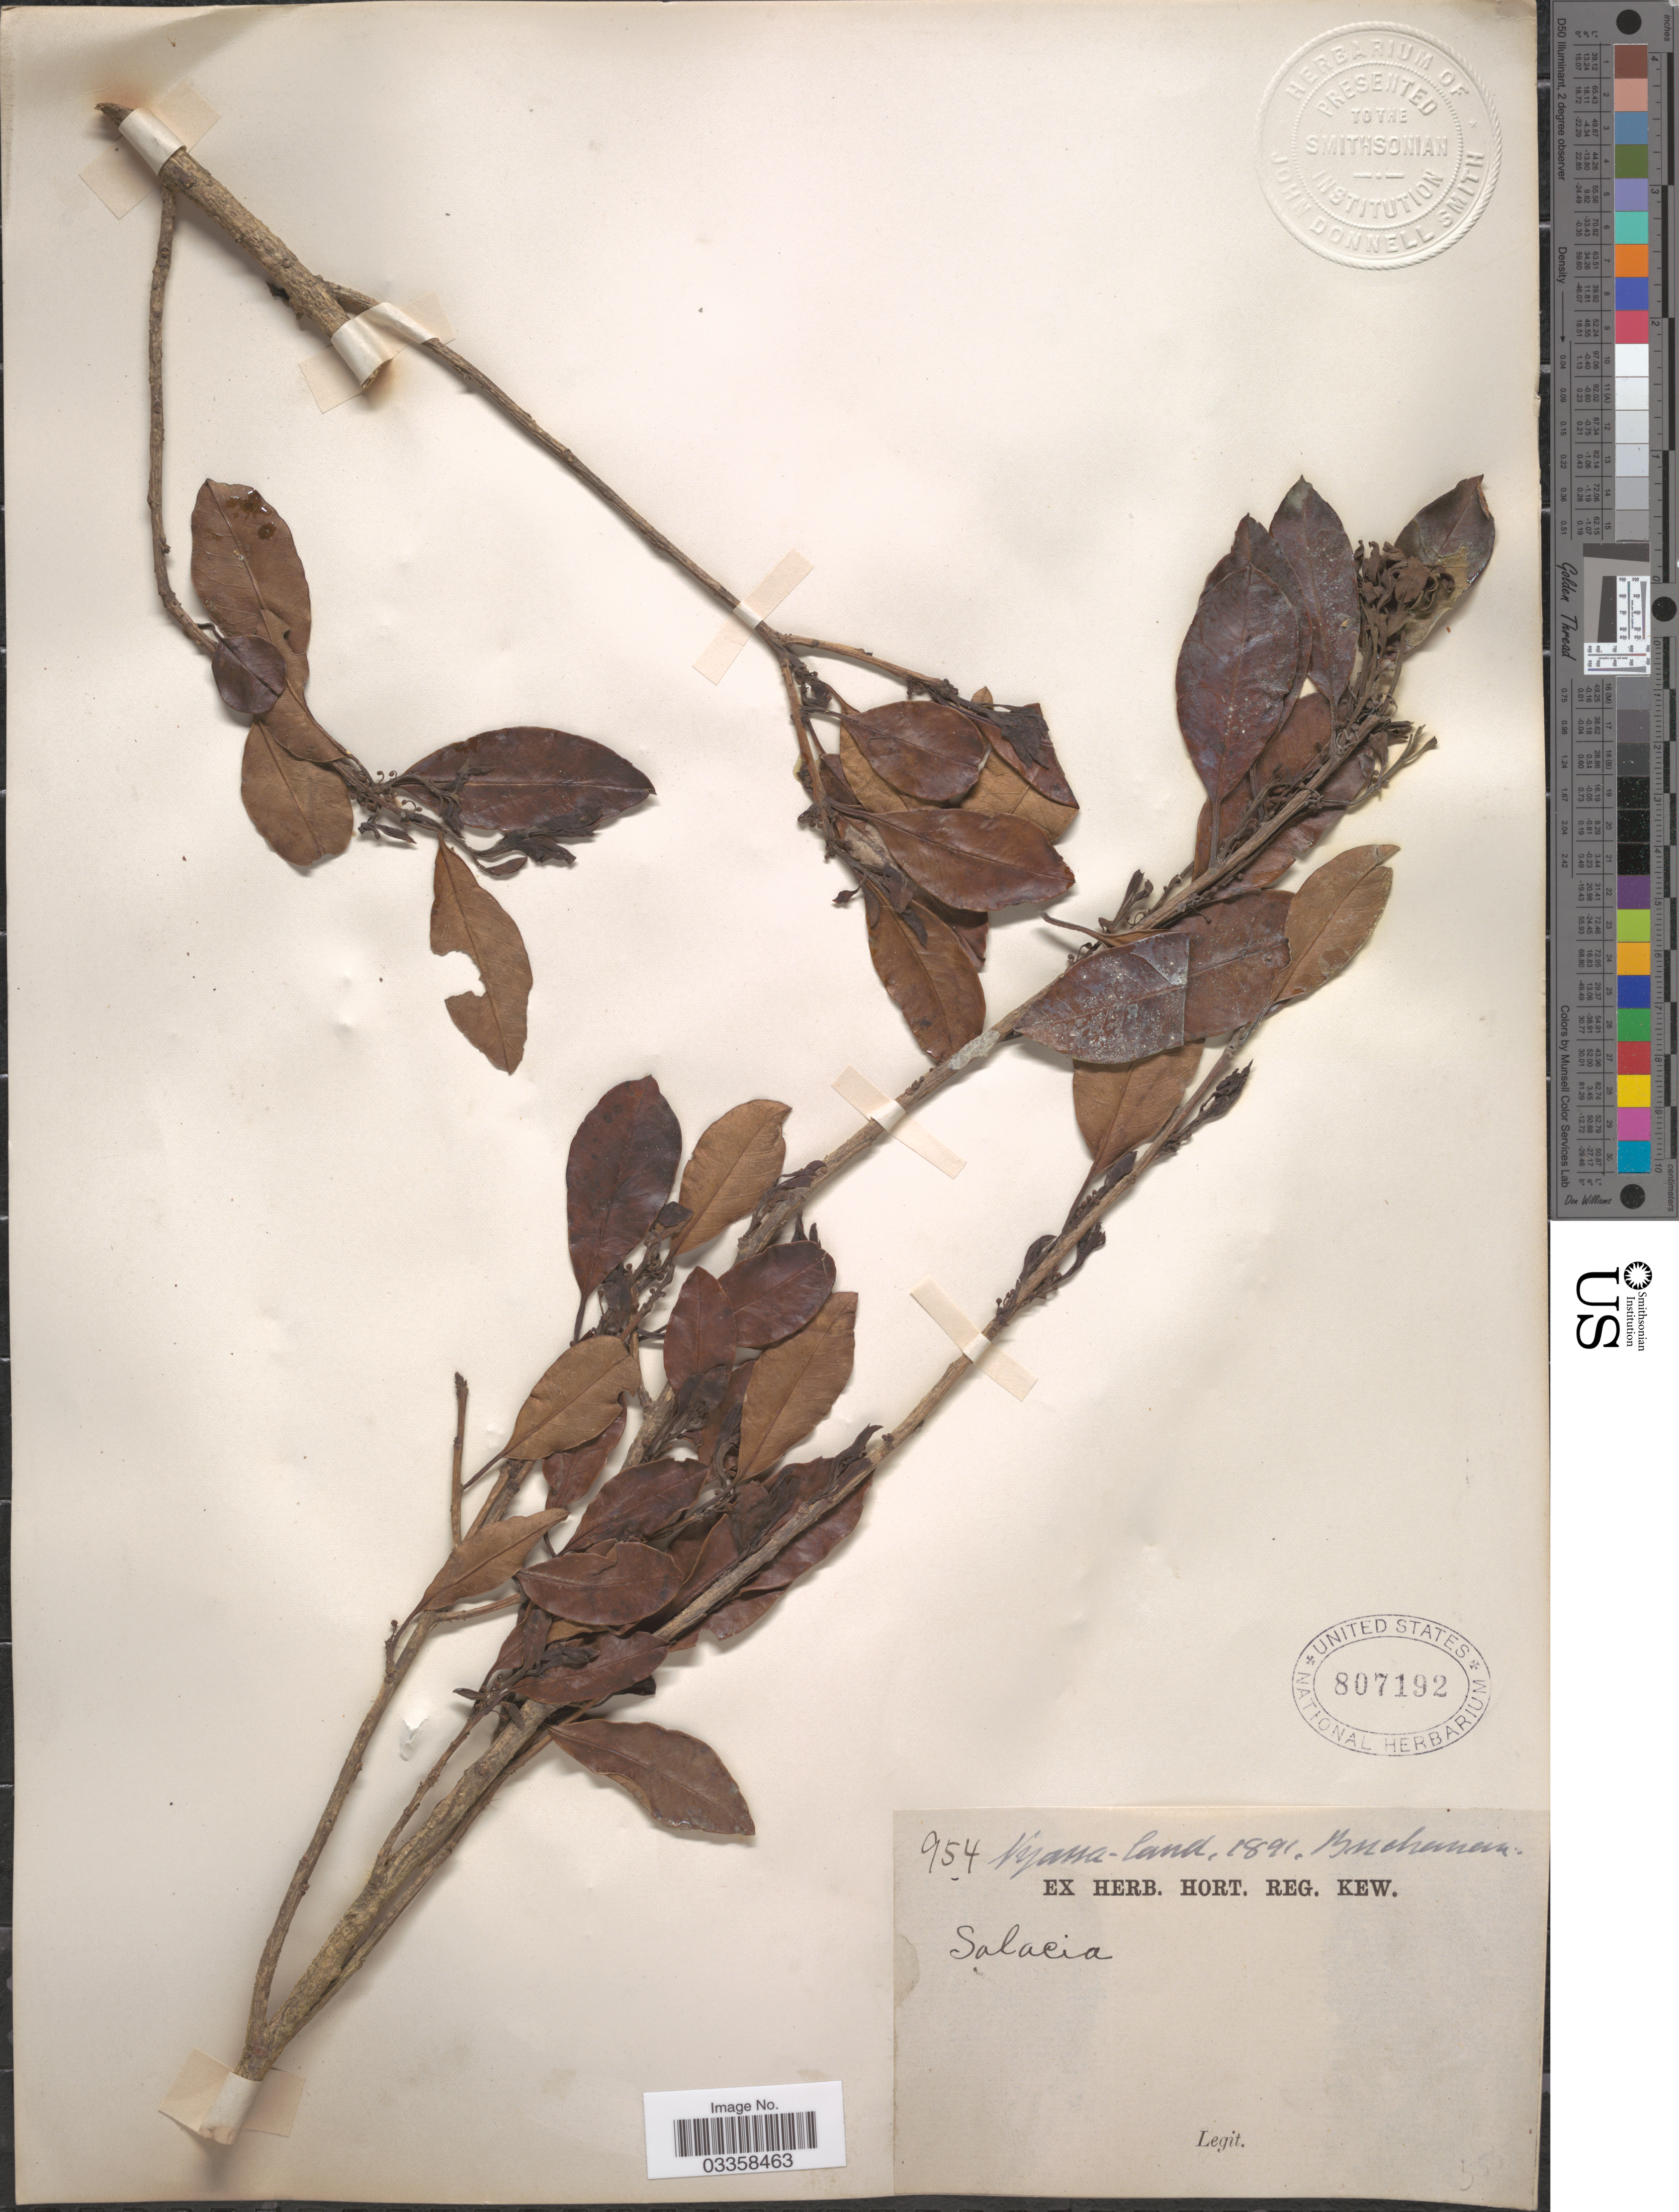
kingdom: Plantae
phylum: Tracheophyta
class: Magnoliopsida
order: Celastrales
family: Celastraceae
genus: Salacia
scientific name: Salacia sp.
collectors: -. Buchanan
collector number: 954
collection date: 1891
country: Malawi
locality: Nyassa-land.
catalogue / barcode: US 807192